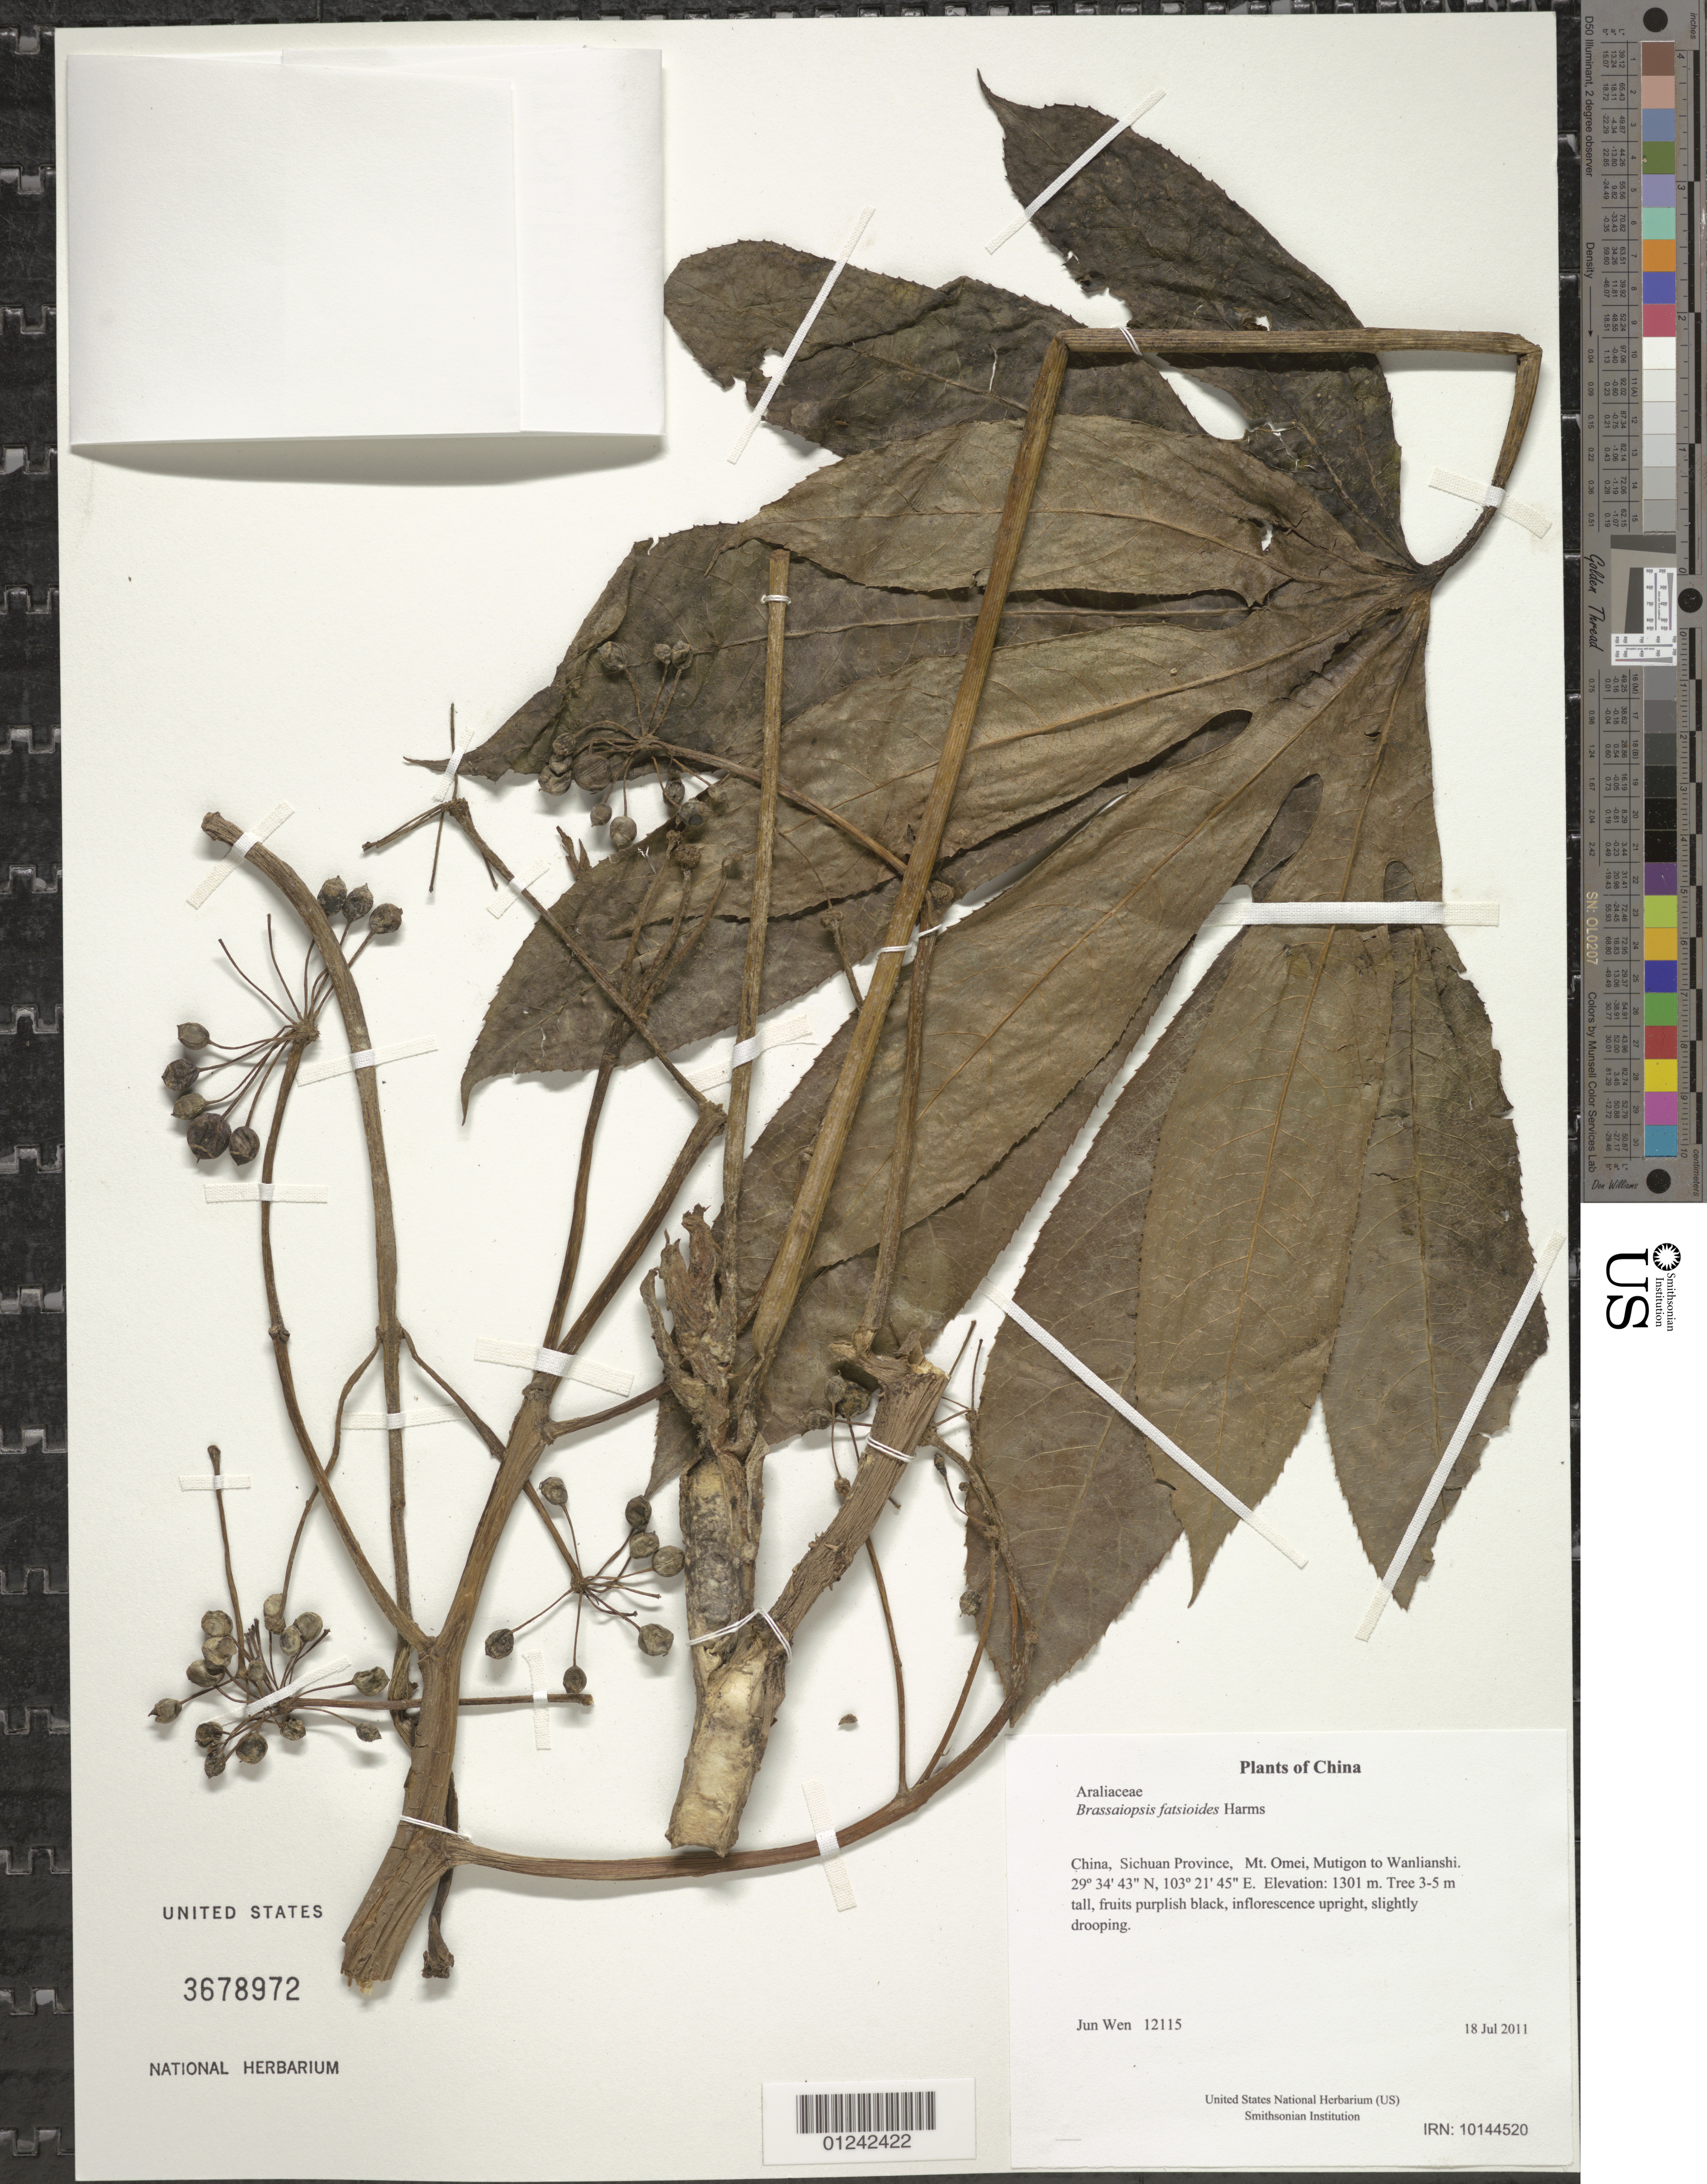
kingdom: Plantae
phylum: Tracheophyta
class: Magnoliopsida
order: Apiales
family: Araliaceae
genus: Brassaiopsis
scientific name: Brassaiopsis fatsioides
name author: Harms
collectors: J. Wen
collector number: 12115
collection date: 2011-07-18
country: China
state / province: Sichuan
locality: Mt. Omei, Mutigon to Wanlianshi.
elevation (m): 1301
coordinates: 29 34 42.9 N, 103 21 45 E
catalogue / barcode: US 3678972